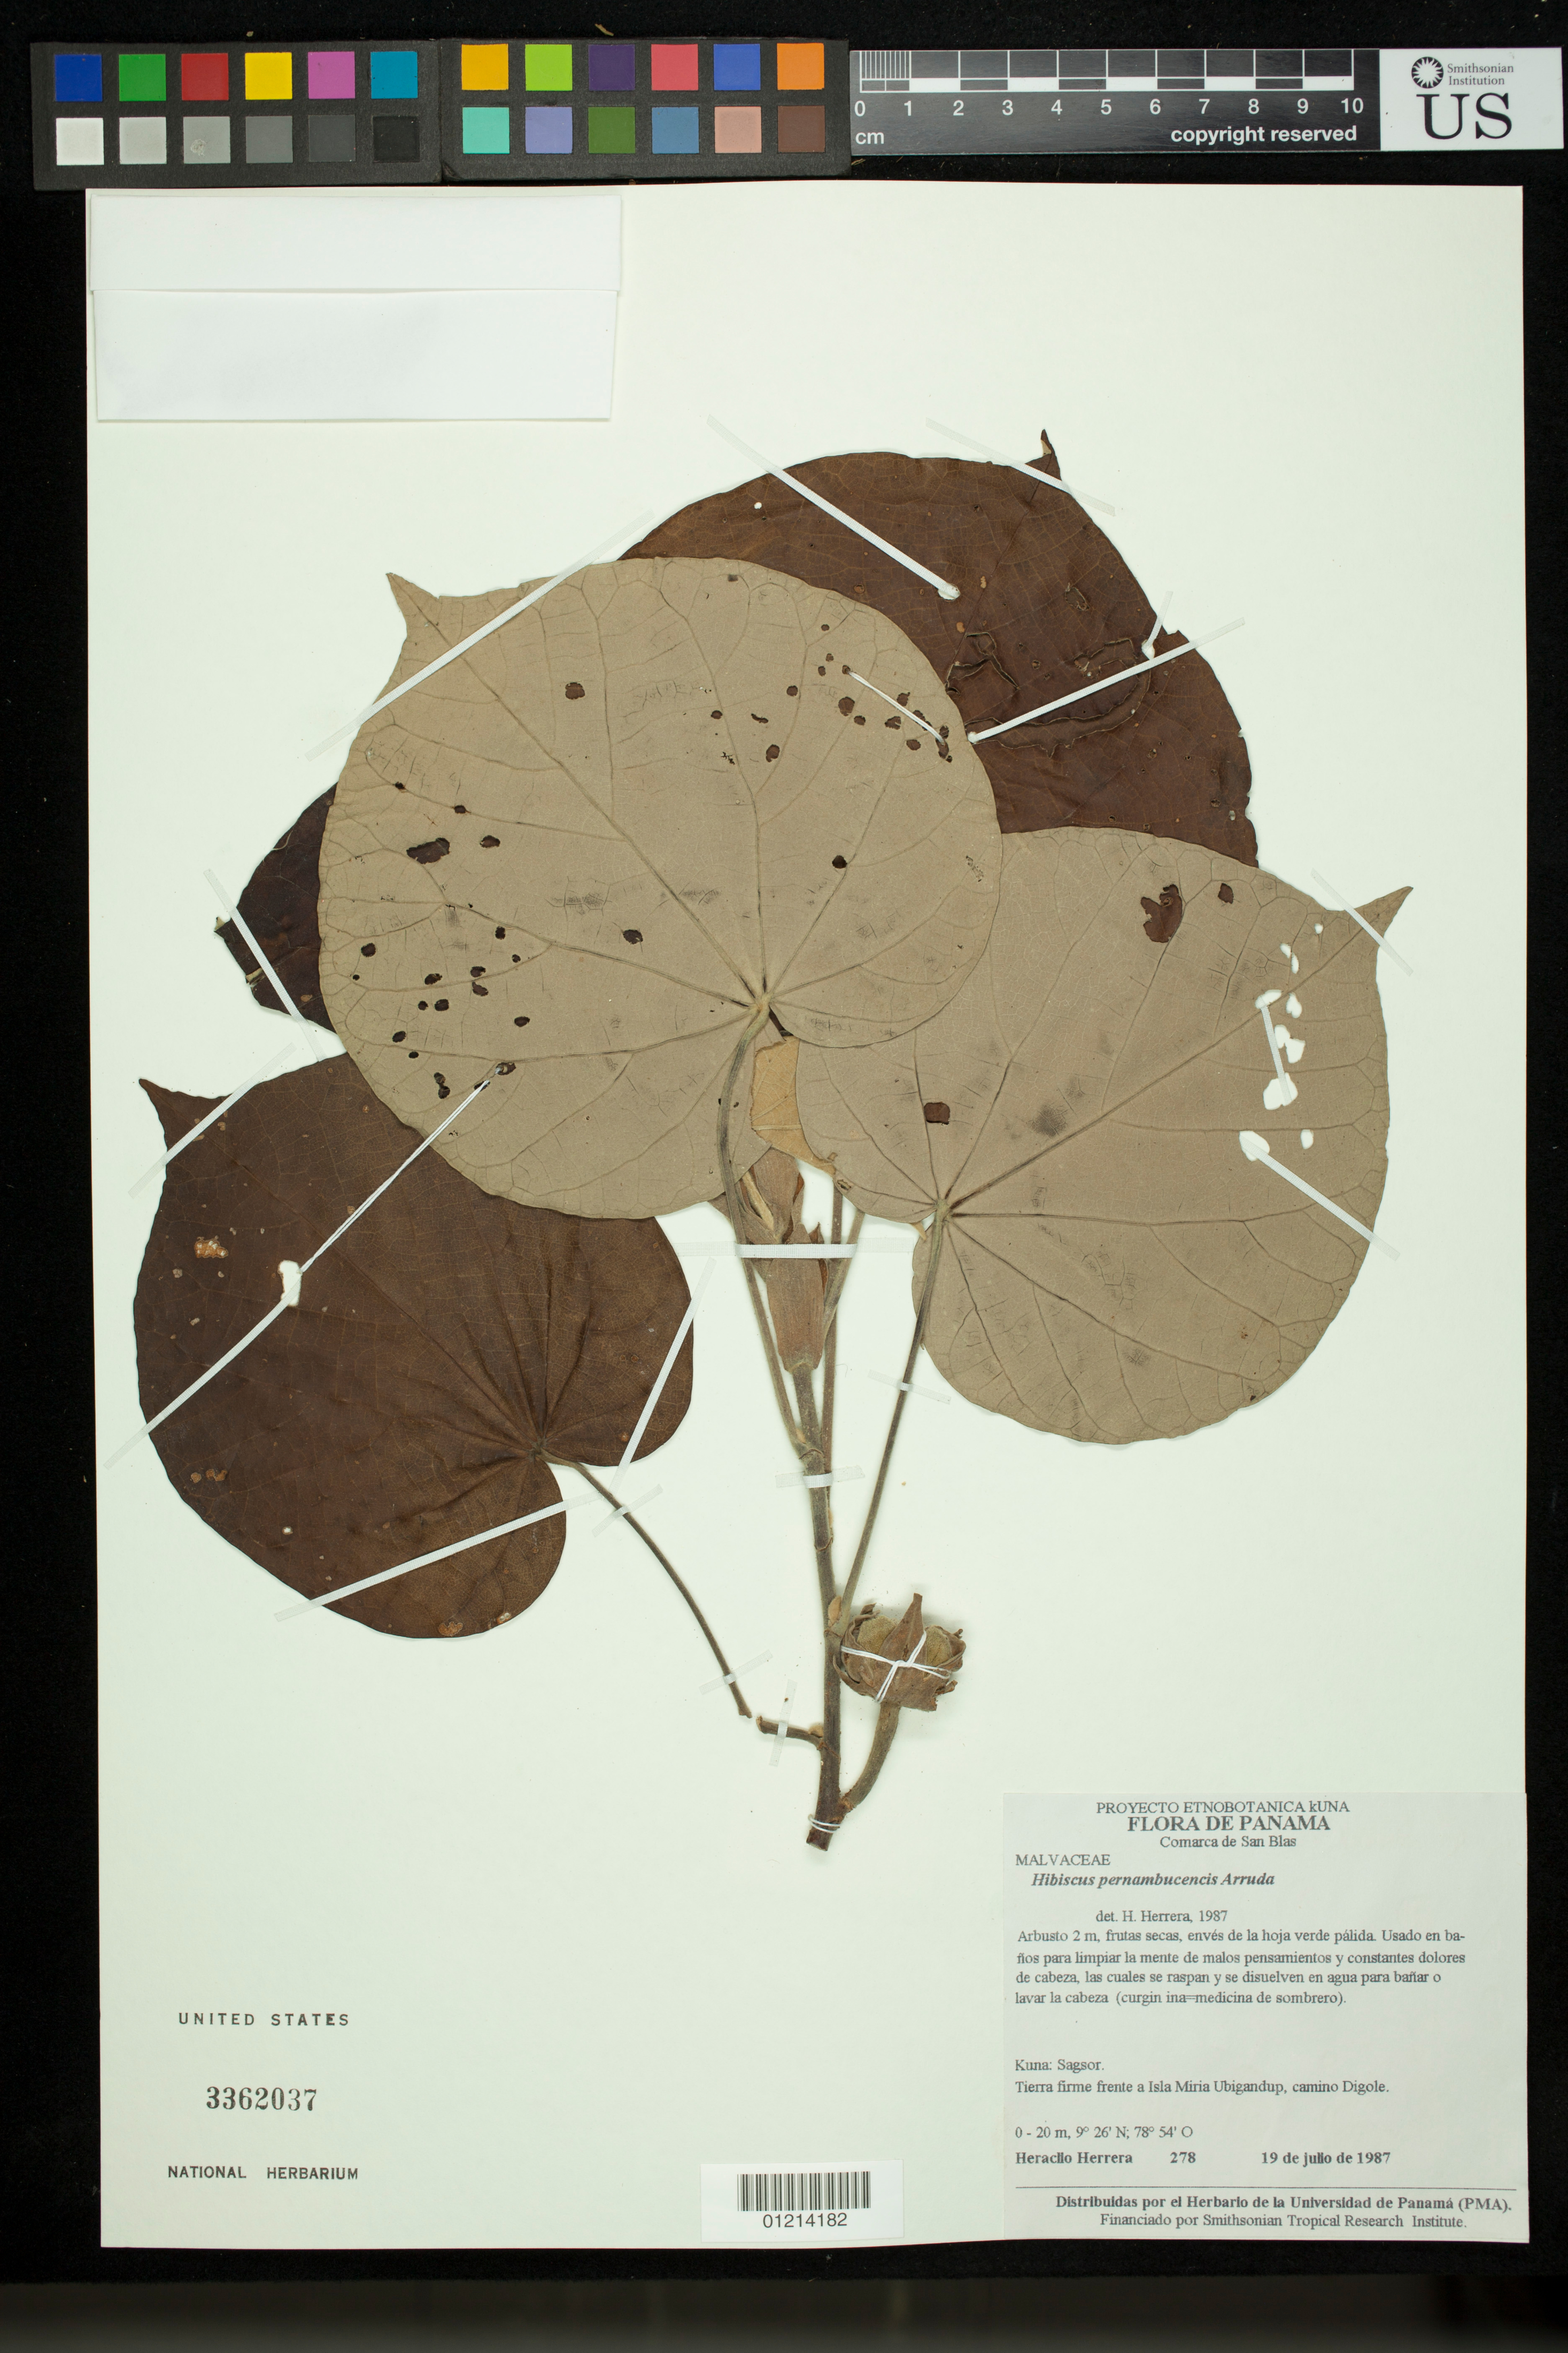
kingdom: Plantae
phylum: Tracheophyta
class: Magnoliopsida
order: Malvales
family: Malvaceae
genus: Talipariti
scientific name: Talipariti tiliaceum var. tiliaceum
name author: (L.) Fryxell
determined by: Dorr, Laurence J., Curator (BOT), Smithsonian Institution - National Museum of Natural History (UNITED STATES)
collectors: H. Herrera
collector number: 278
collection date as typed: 19 Jul 1987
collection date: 1987-07-19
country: Panama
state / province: Kuna Yala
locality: Comarca de San Blas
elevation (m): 0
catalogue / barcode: US 3362037